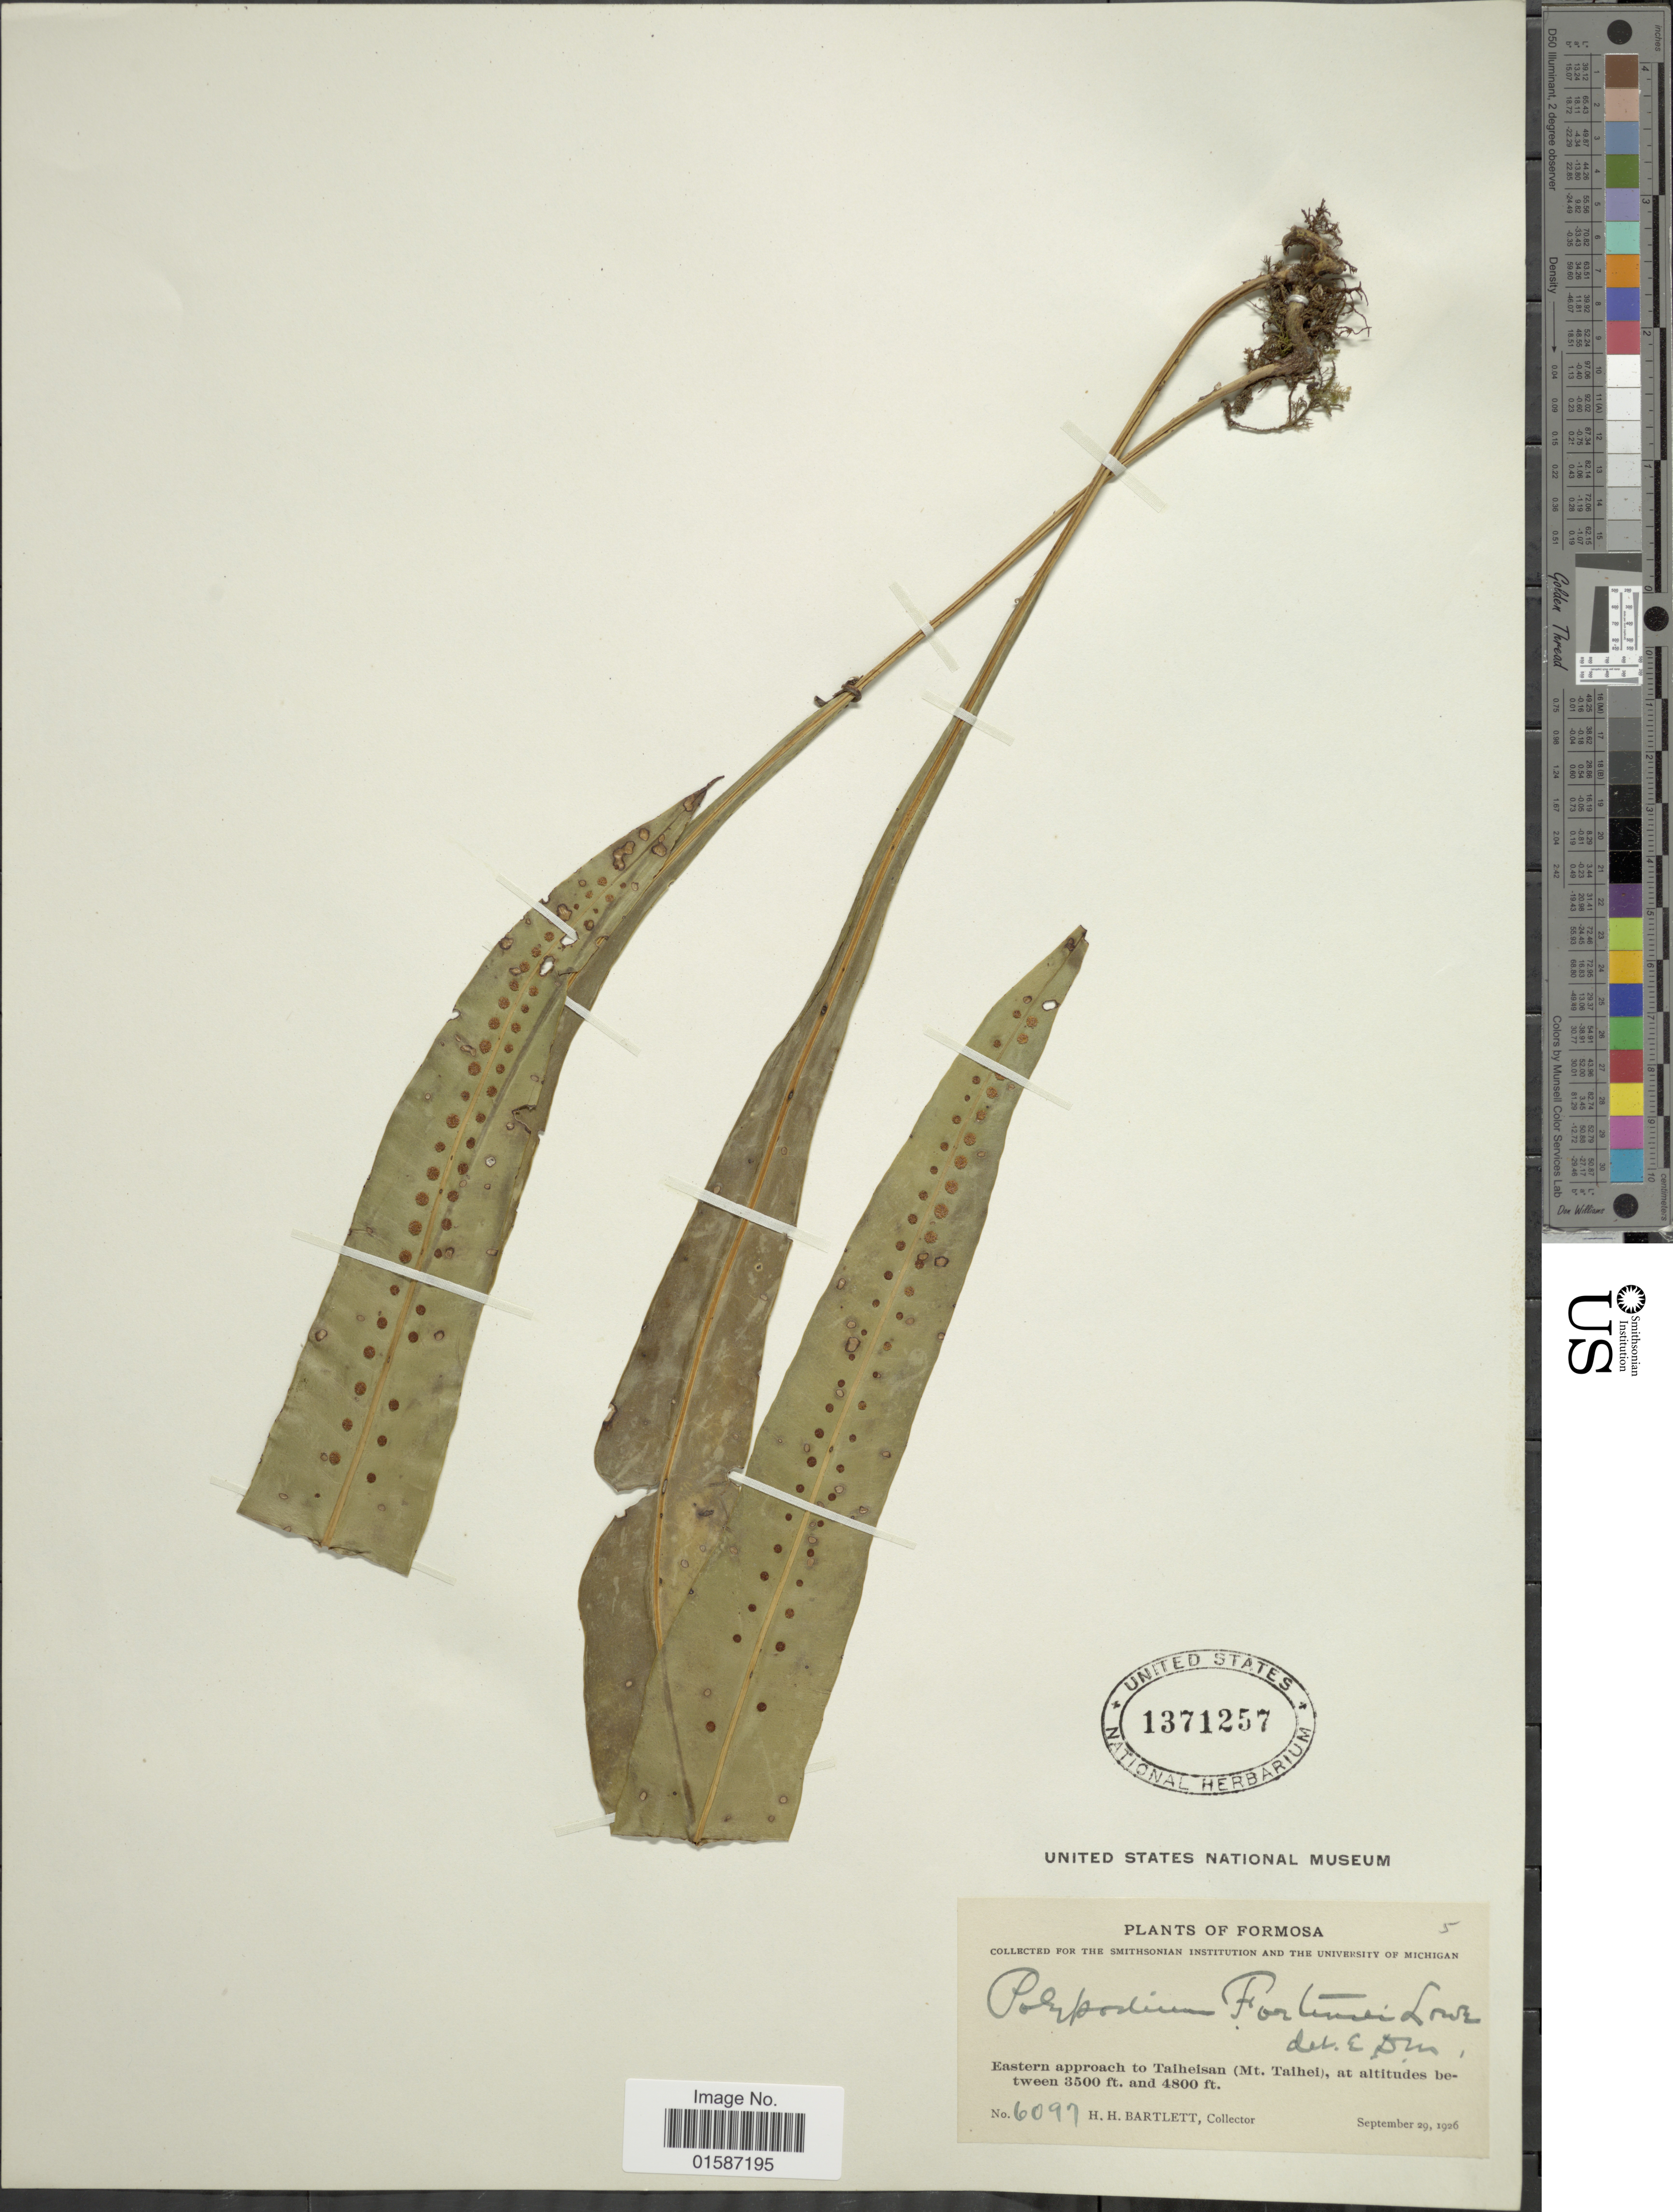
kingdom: Plantae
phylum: Tracheophyta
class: Polypodiopsida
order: Polypodiales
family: Polypodiaceae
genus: Neolepisorus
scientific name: Neolepisorus fortunei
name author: (T. Moore) Li S. Wang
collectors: H. H. Bartlett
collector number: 6097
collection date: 1926-09-29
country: Taiwan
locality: Formosa, Eastern approach to Tailheisan (Mt. Taihei)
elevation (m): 1067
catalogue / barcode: US 1371257